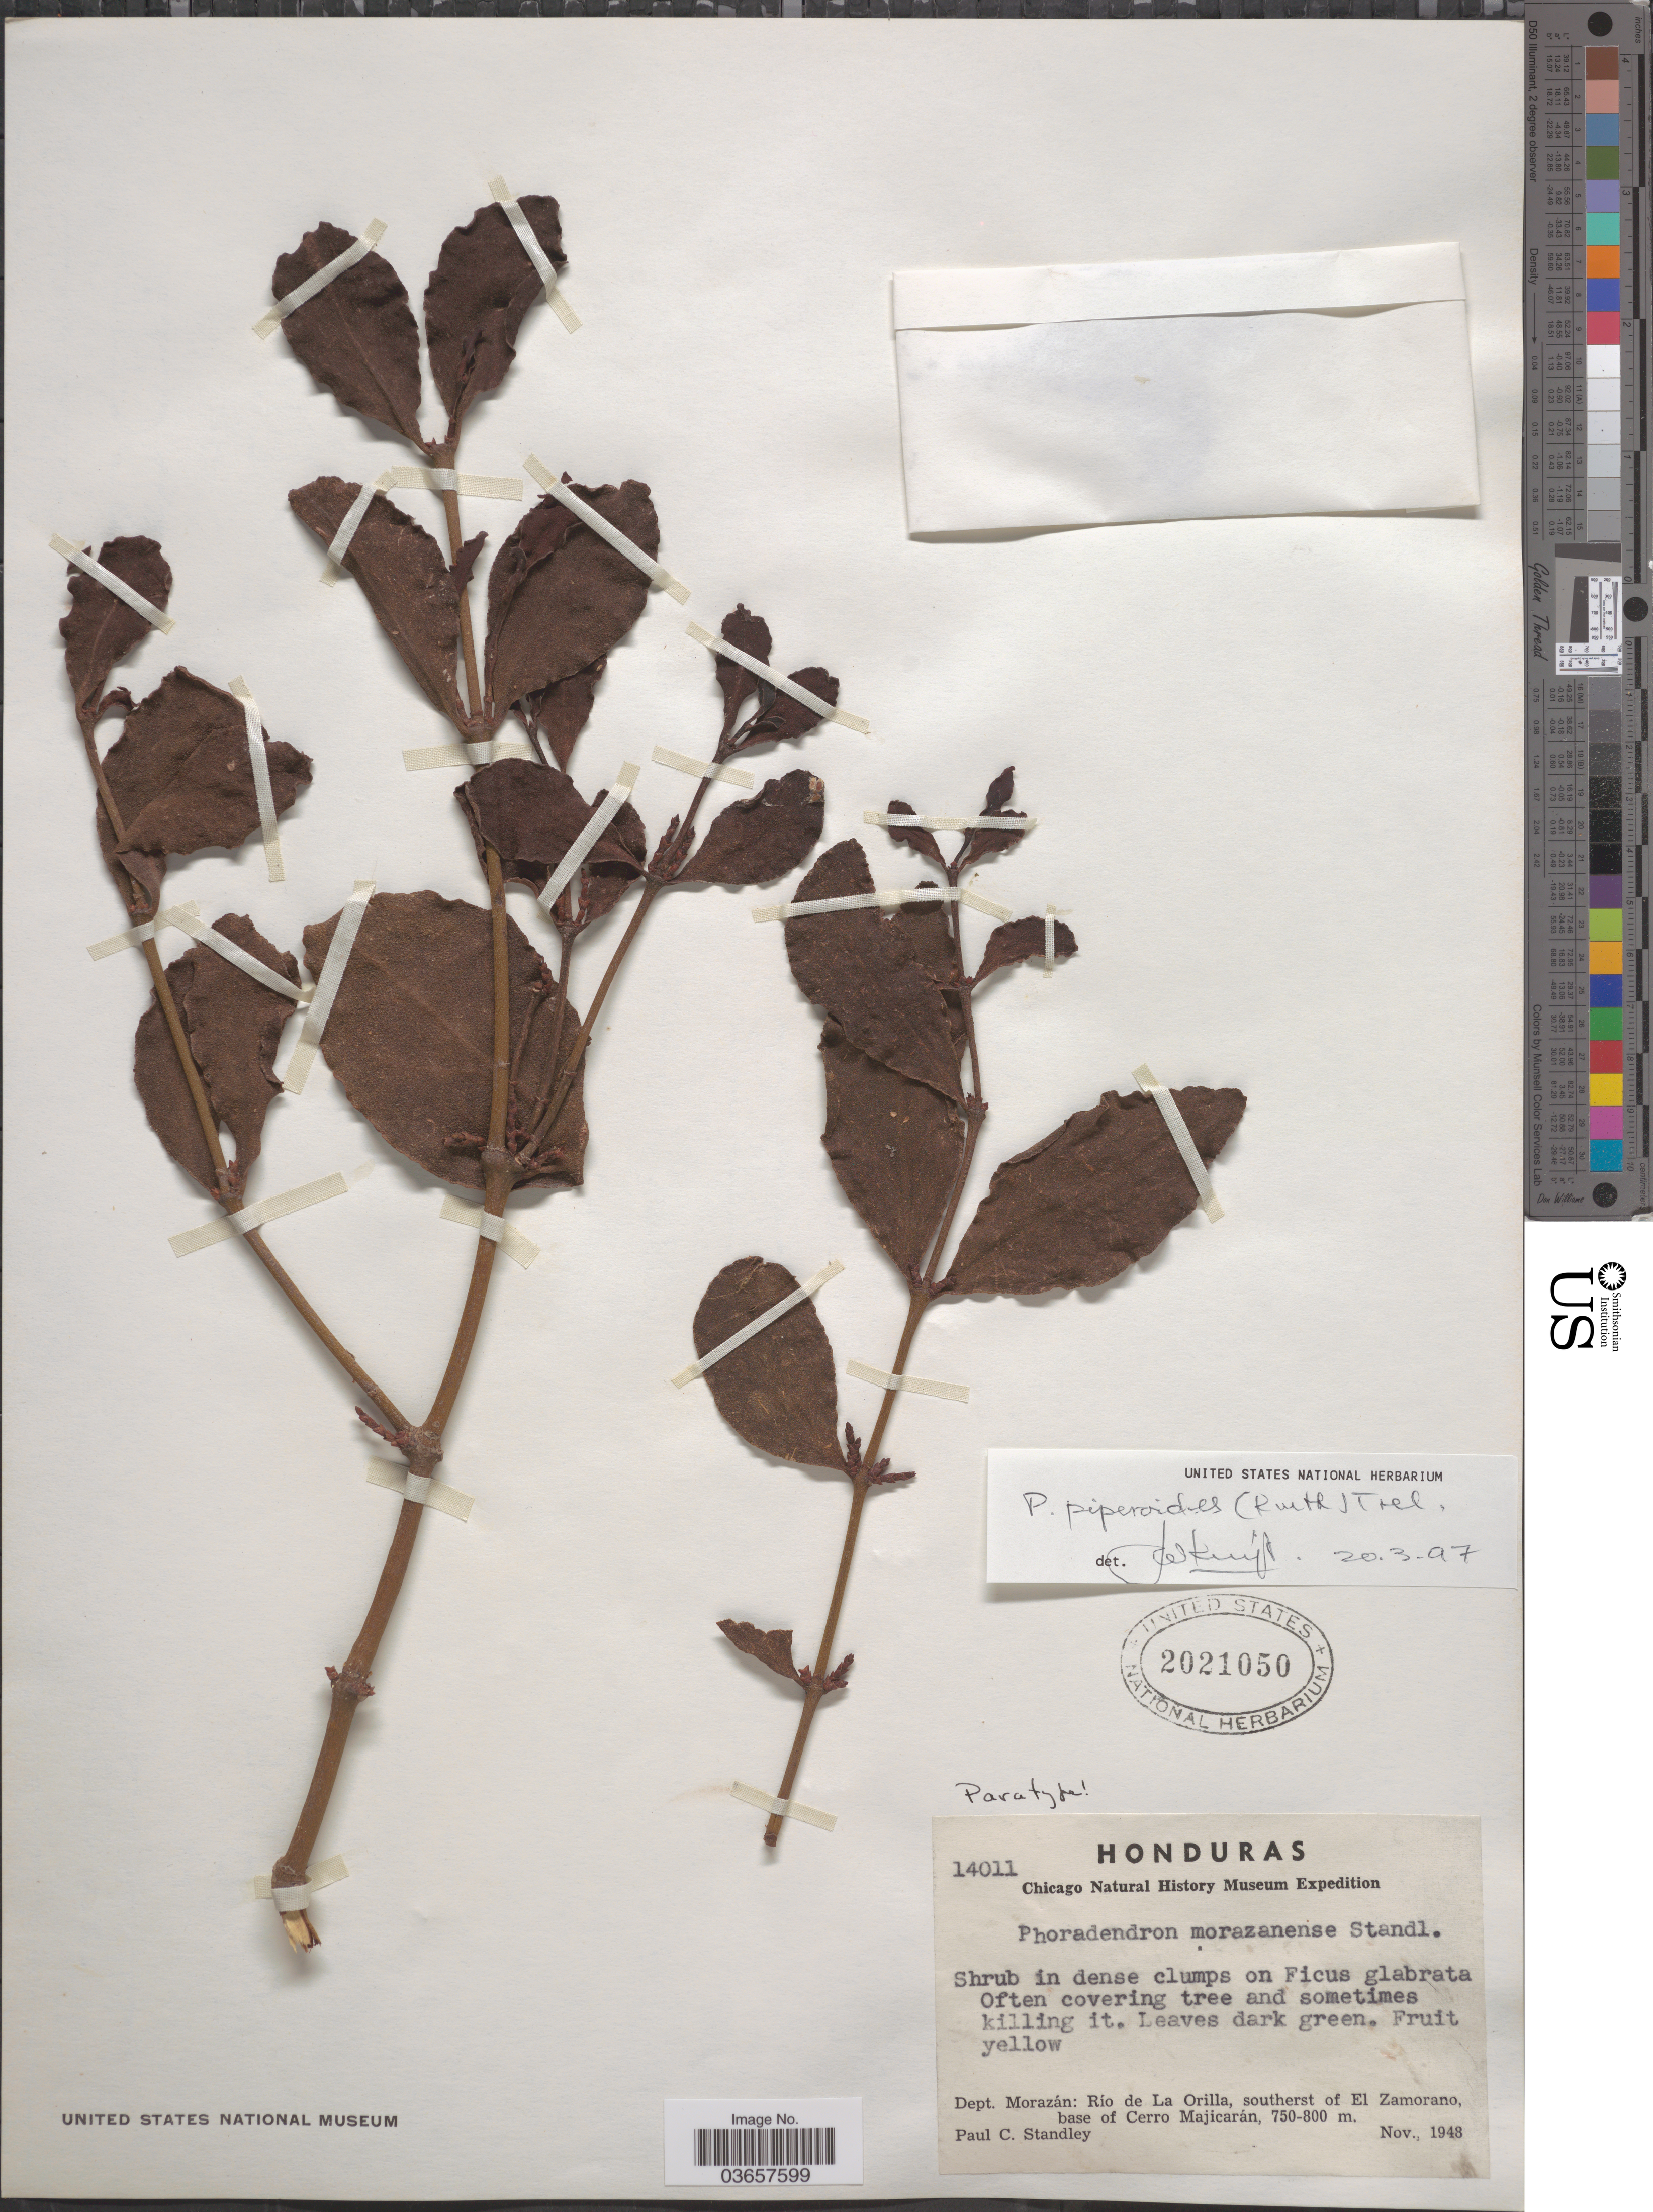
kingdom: Plantae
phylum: Tracheophyta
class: Magnoliopsida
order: Santalales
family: Viscaceae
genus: Phoradendron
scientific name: Phoradendron piperoides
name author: (Kunth) Trel.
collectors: P. C. Standley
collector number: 14011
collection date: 1948-11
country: El Salvador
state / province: Morazan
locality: Dept. Morazán: Río de La Orilla, southerst of El Zamorano, base of Cerro Majicarán.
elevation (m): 750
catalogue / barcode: US 2021050